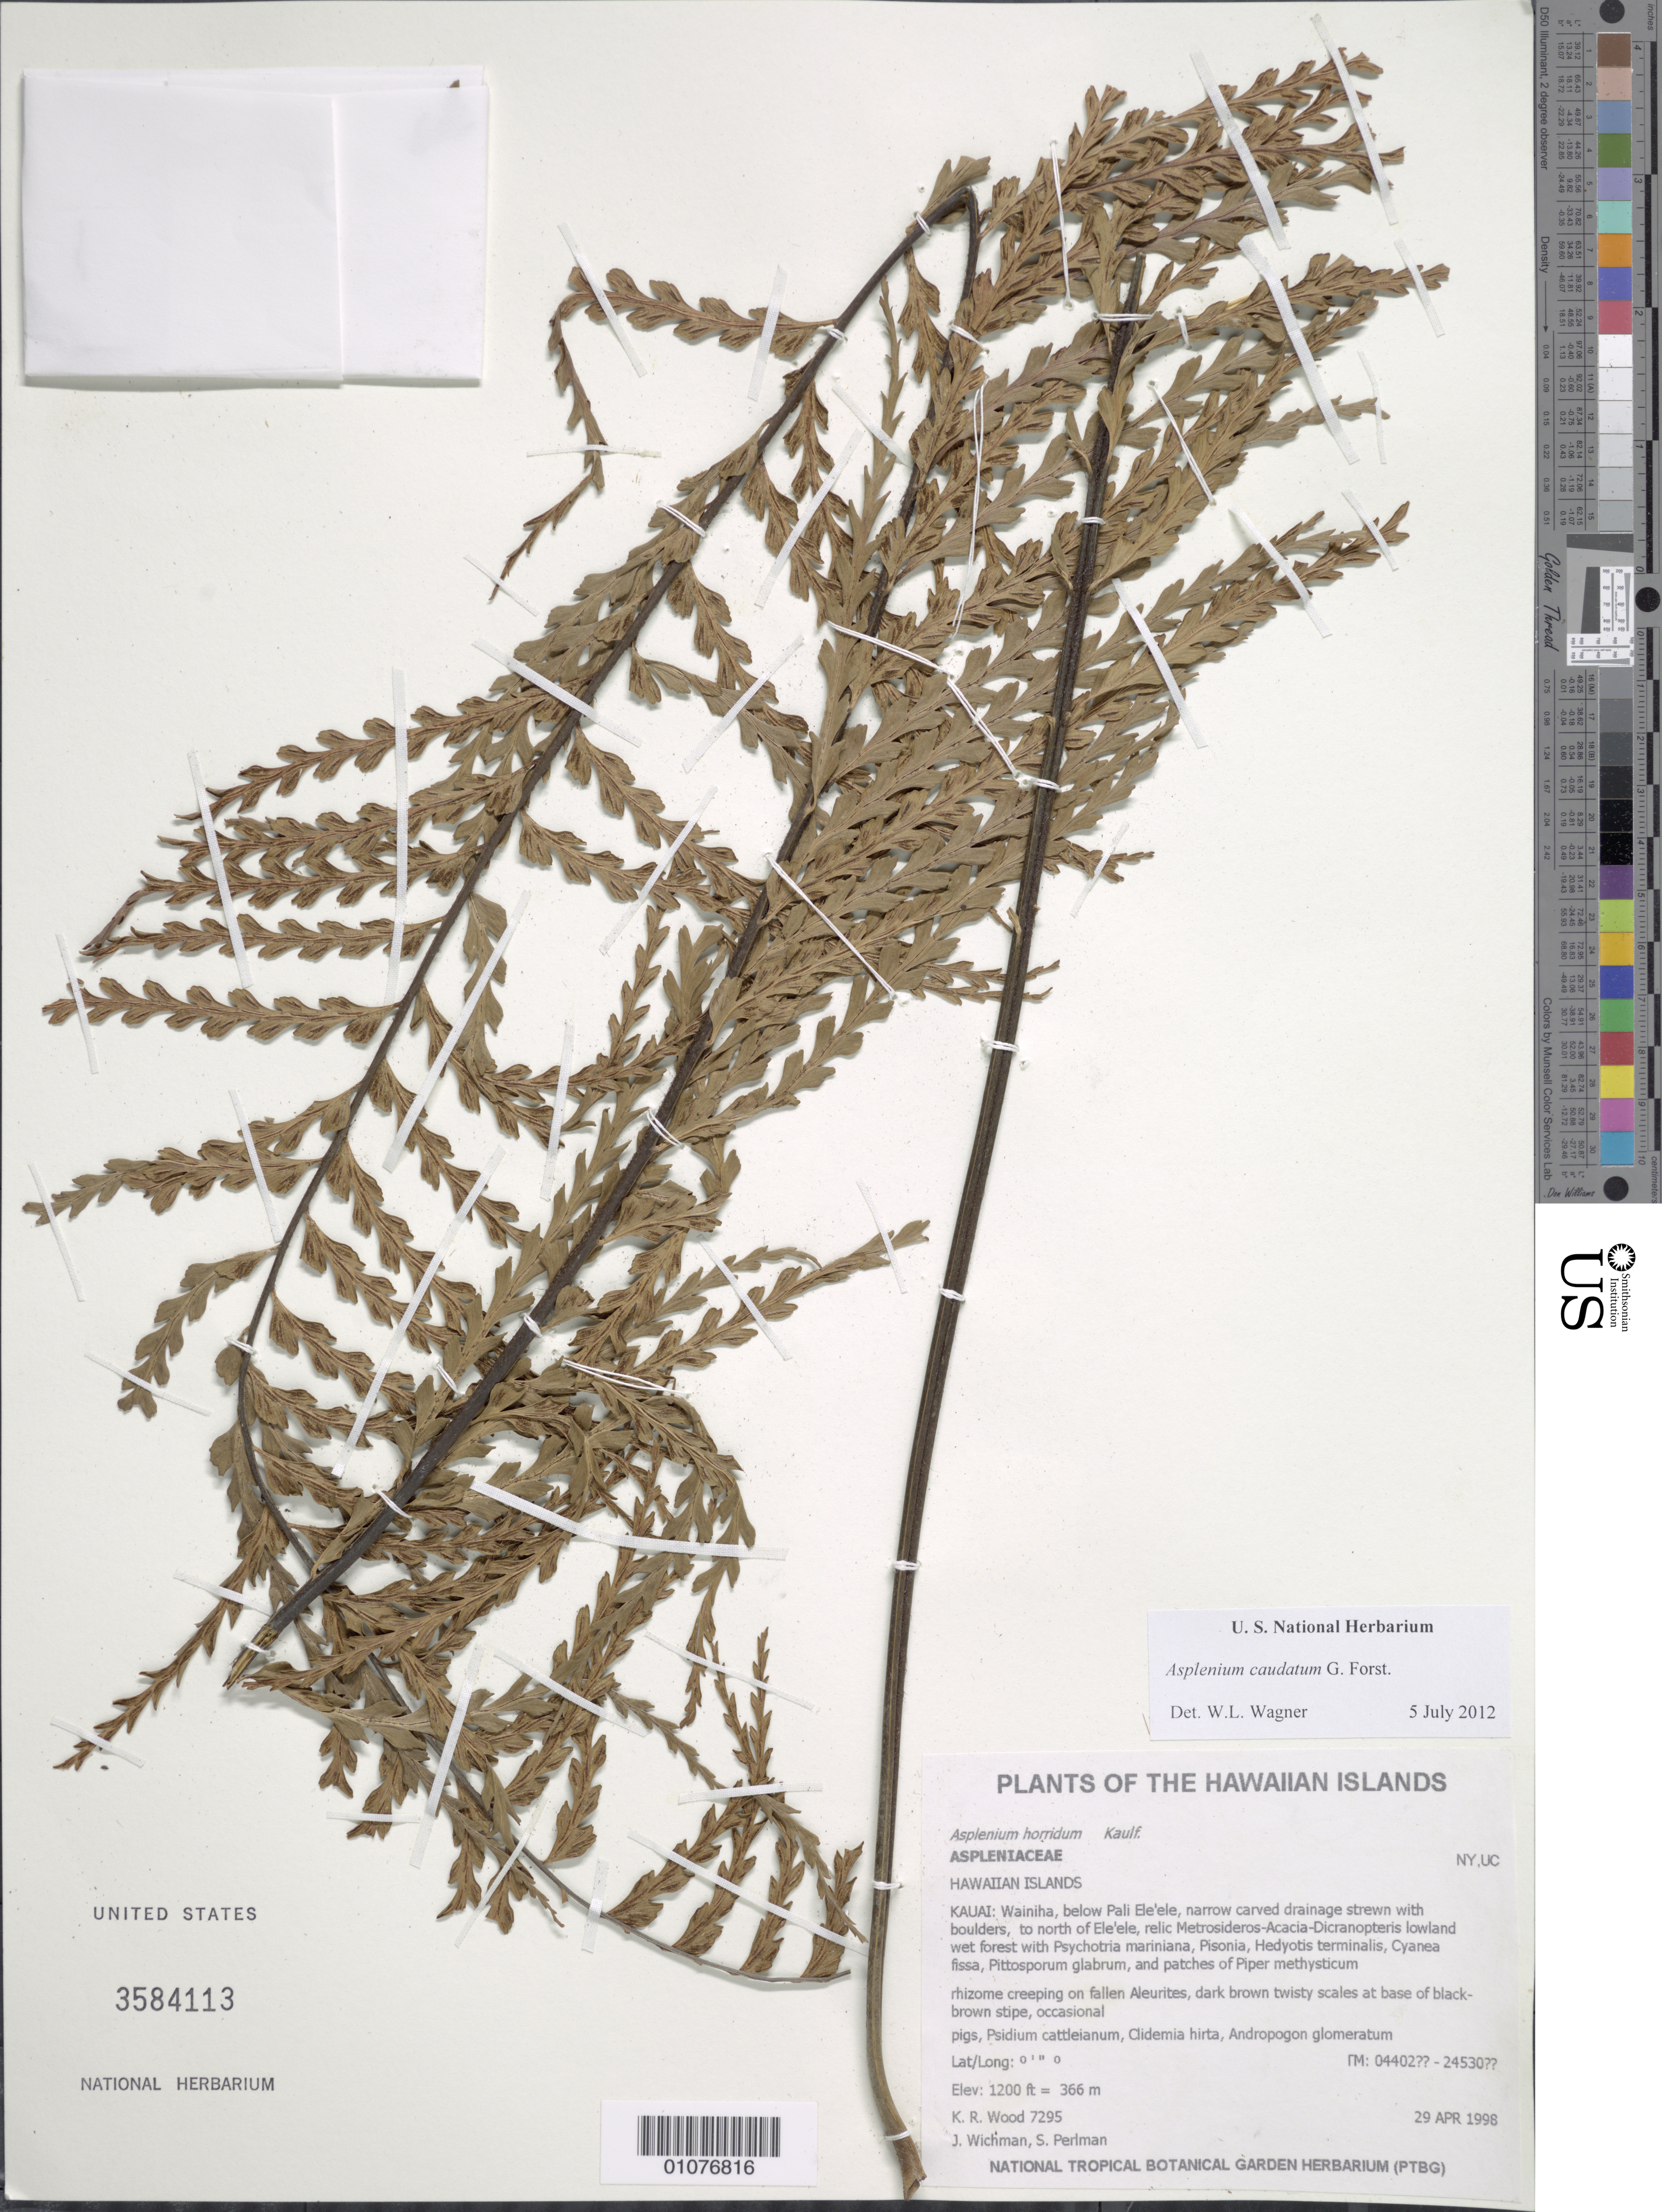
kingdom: Plantae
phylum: Tracheophyta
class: Polypodiopsida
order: Polypodiales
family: Aspleniaceae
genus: Asplenium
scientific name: Asplenium horridum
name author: Kaulf.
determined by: Wagner, W. L., (BOT), Smithsonian Institution - National Museum of Natural History (UNITED STATES)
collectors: K. R. Wood, J. Wichman & S. P. Perlman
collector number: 7295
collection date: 1998-04-29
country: United States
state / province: Hawaii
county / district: Kauai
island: Kaua'i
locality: Wainiha, below Pali Ele'ele, narrow carved drainage strewn with boulders, to N of Ele'ele.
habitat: Rhizome creeping on fallen Aleurites, dark brown twisty scal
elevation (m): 366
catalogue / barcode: US 3584113